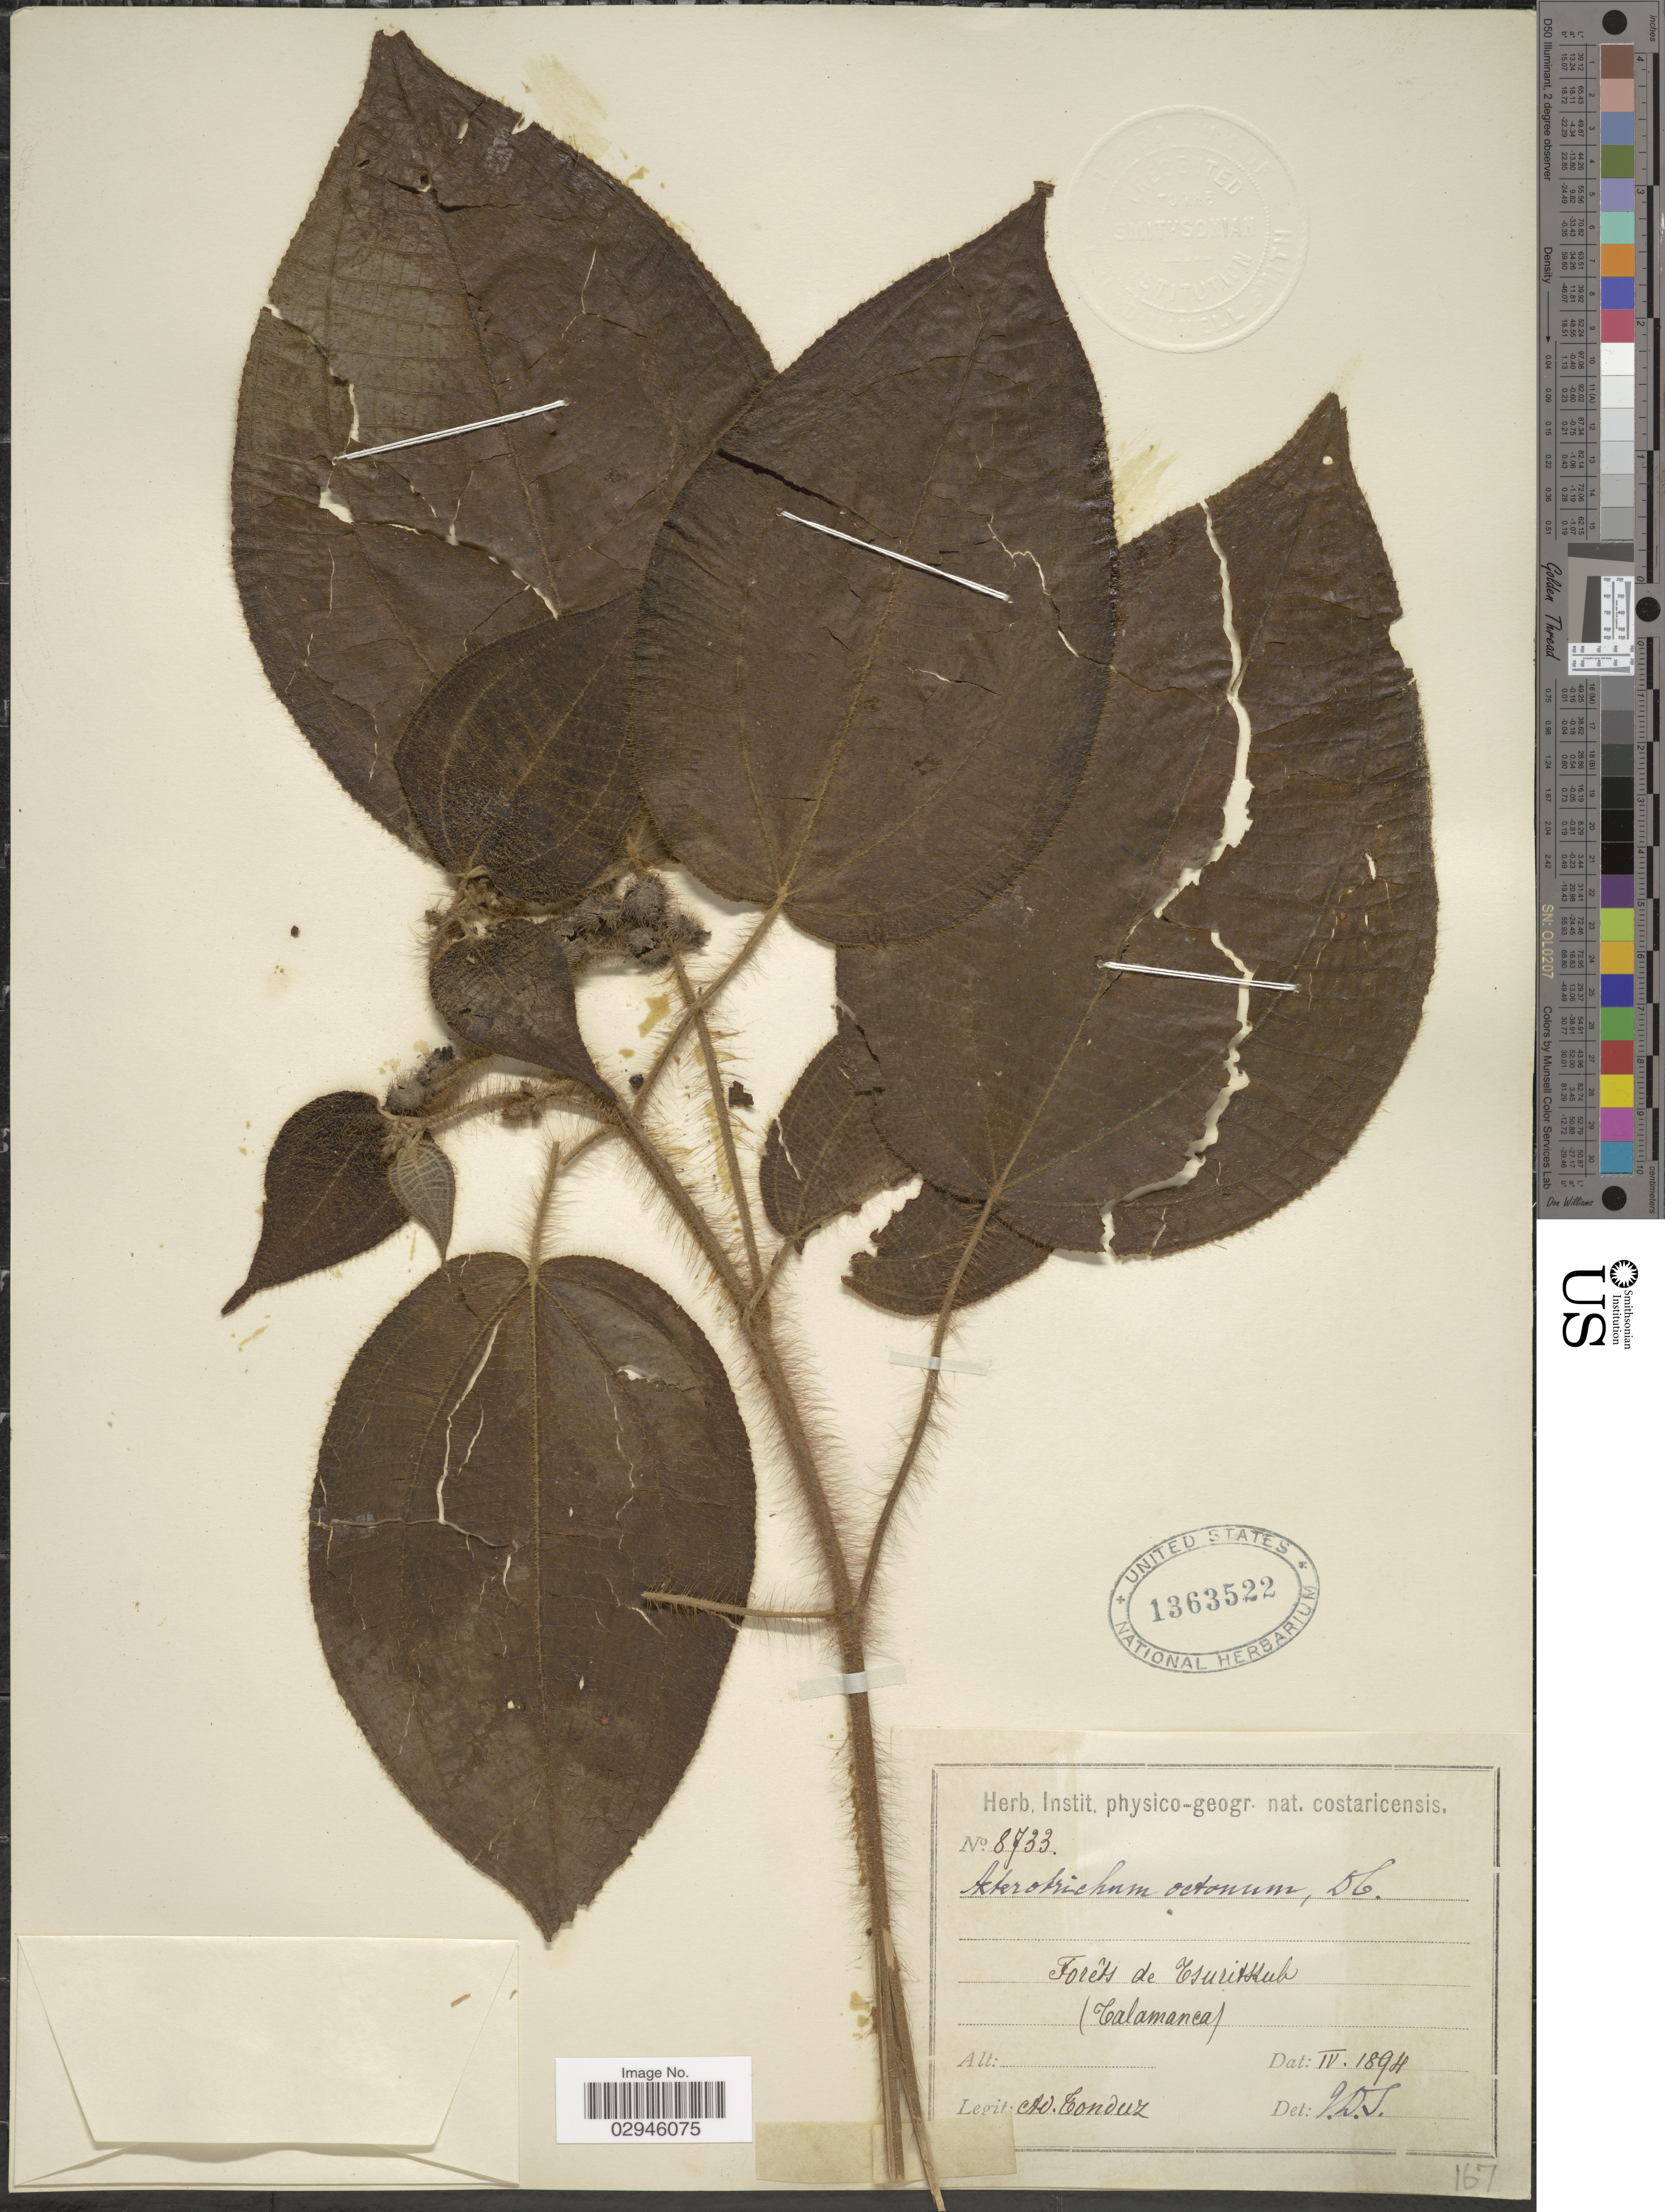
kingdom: Plantae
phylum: Tracheophyta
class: Magnoliopsida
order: Myrtales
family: Melastomataceae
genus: Heterotrichum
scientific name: Heterotrichum octonum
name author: (Bonpl.) DC.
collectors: A. Tonduz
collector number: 8733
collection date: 1894-04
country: Costa Rica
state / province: Limón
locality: Forêts de Tsuritkub. (Talamanca).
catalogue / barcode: US 1363522